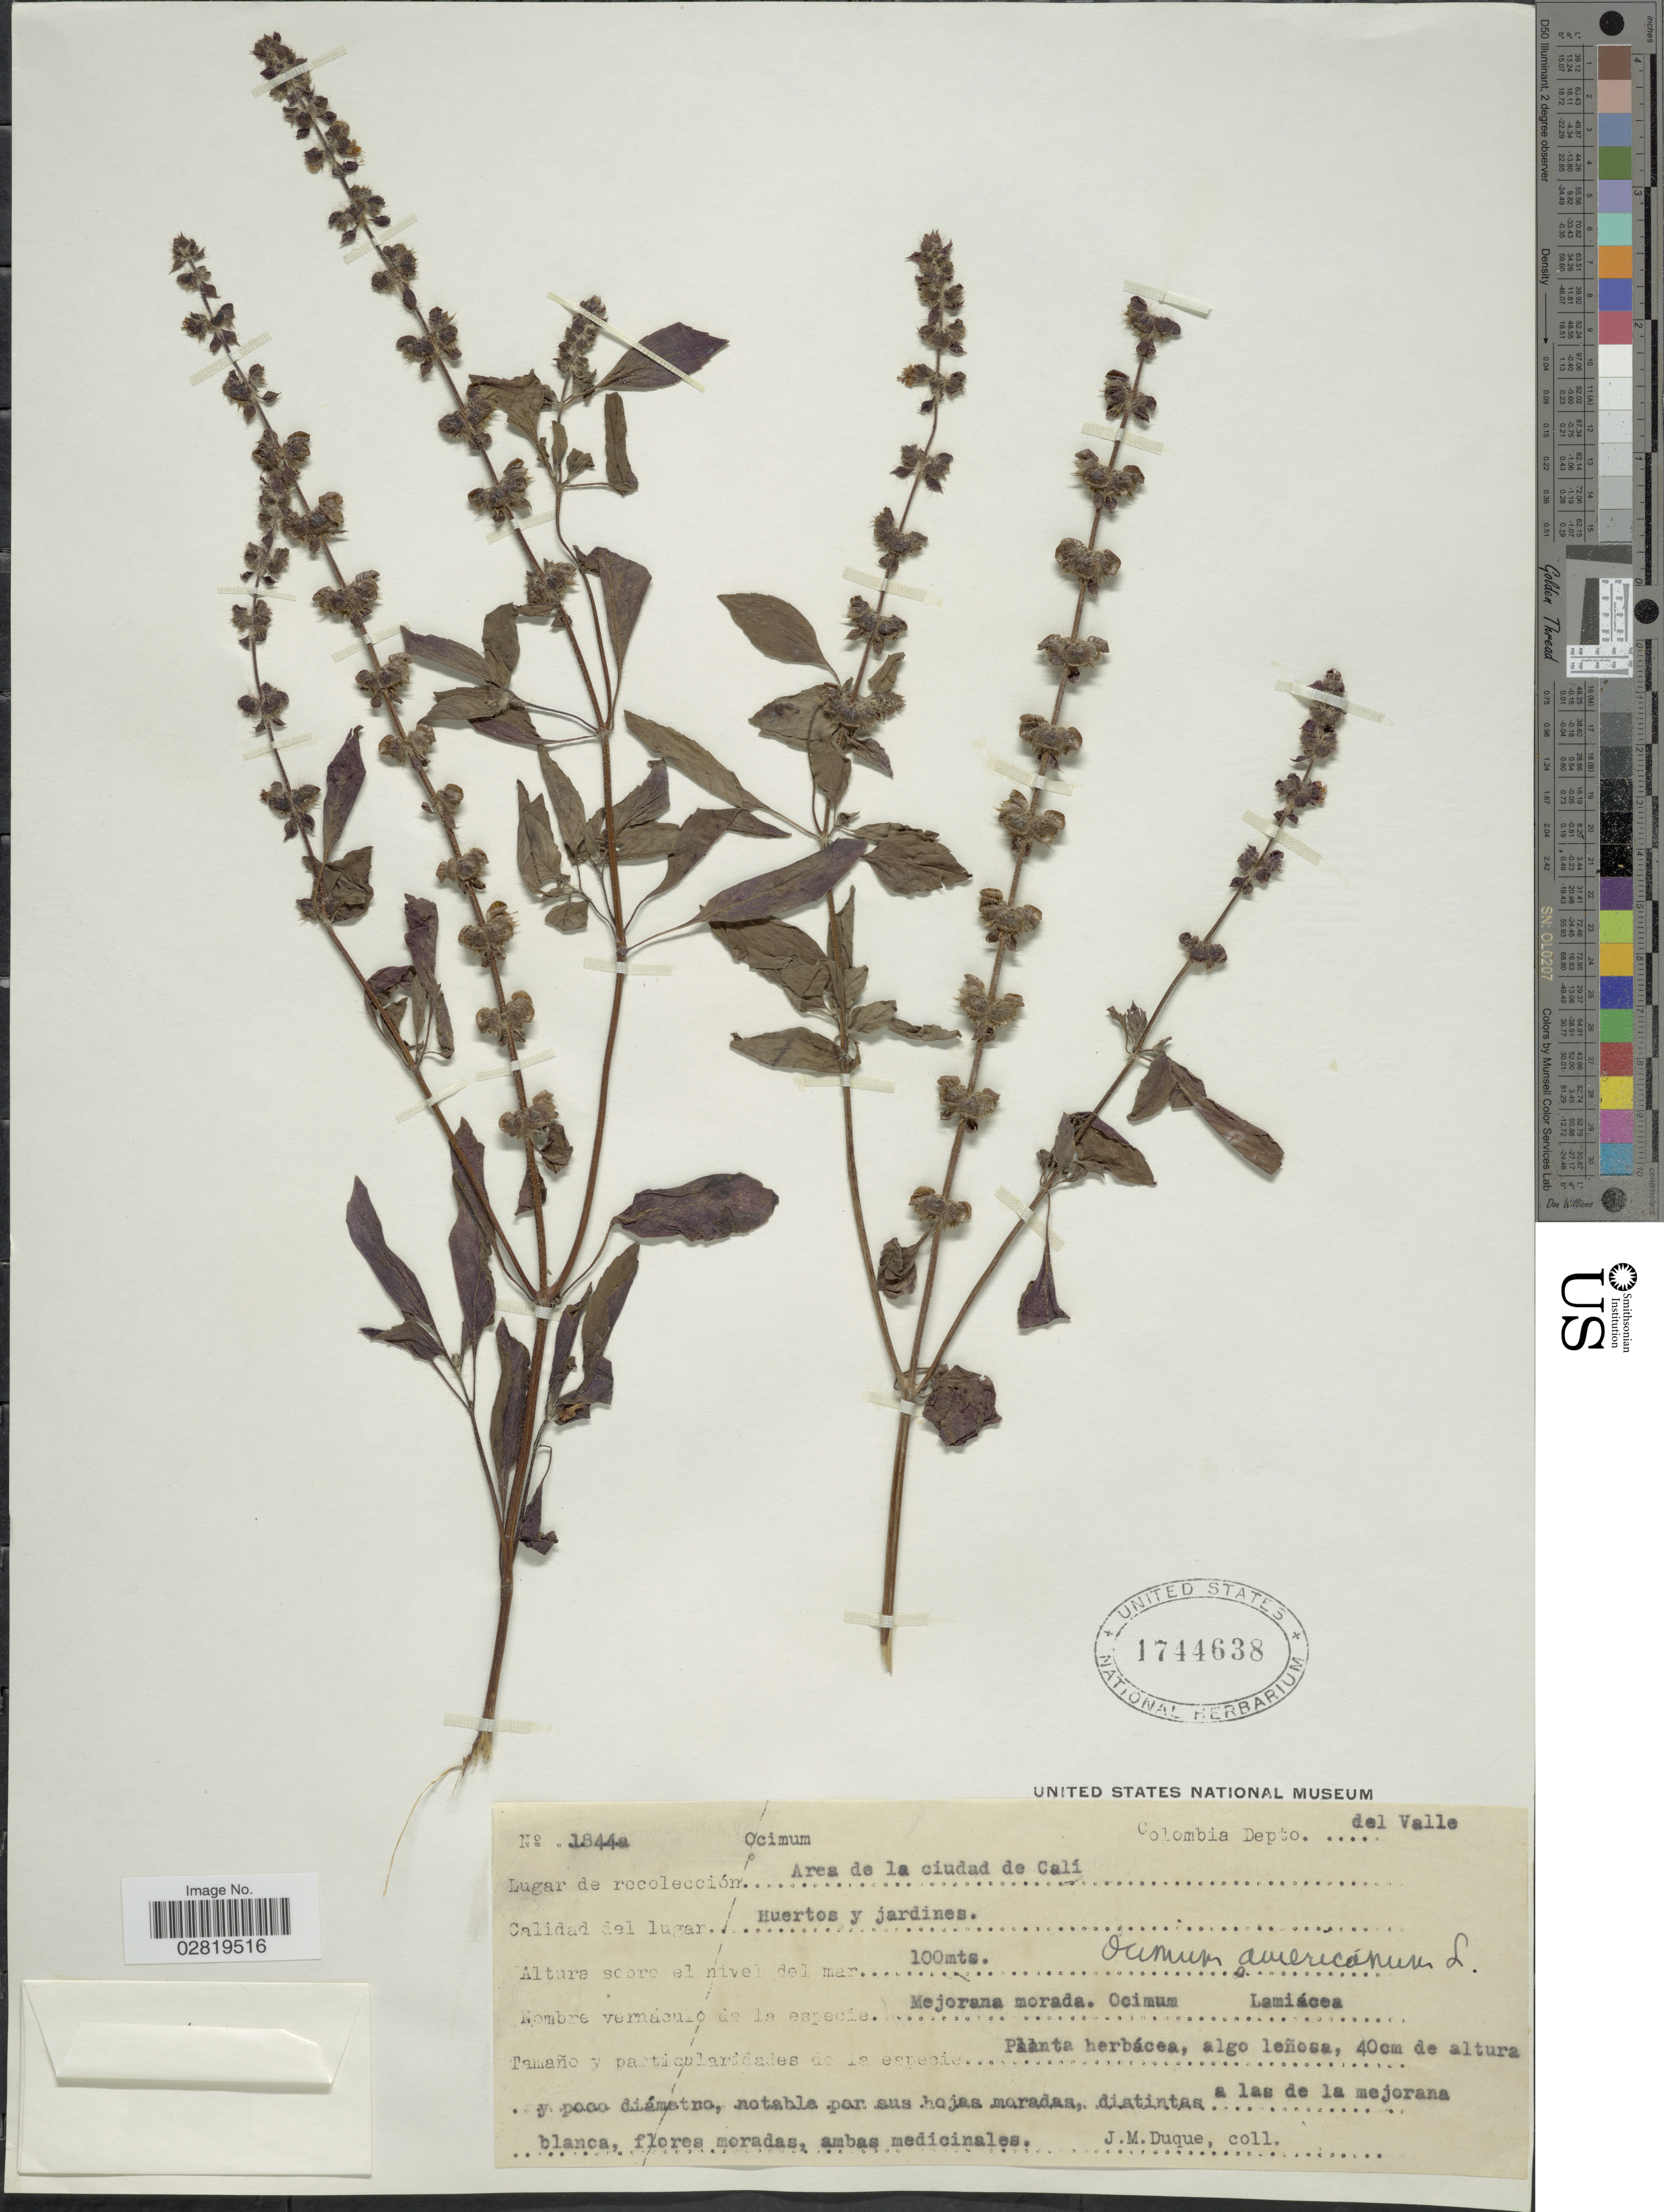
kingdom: Plantae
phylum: Tracheophyta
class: Magnoliopsida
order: Lamiales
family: Lamiaceae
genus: Ocimum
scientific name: Ocimum americanum var. americanum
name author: L.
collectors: J. Duque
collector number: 1844a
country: Colombia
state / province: Valle del Cauca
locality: Depto. del Valle, Area de la ciudad de Cali.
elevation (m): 100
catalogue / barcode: US 1744638